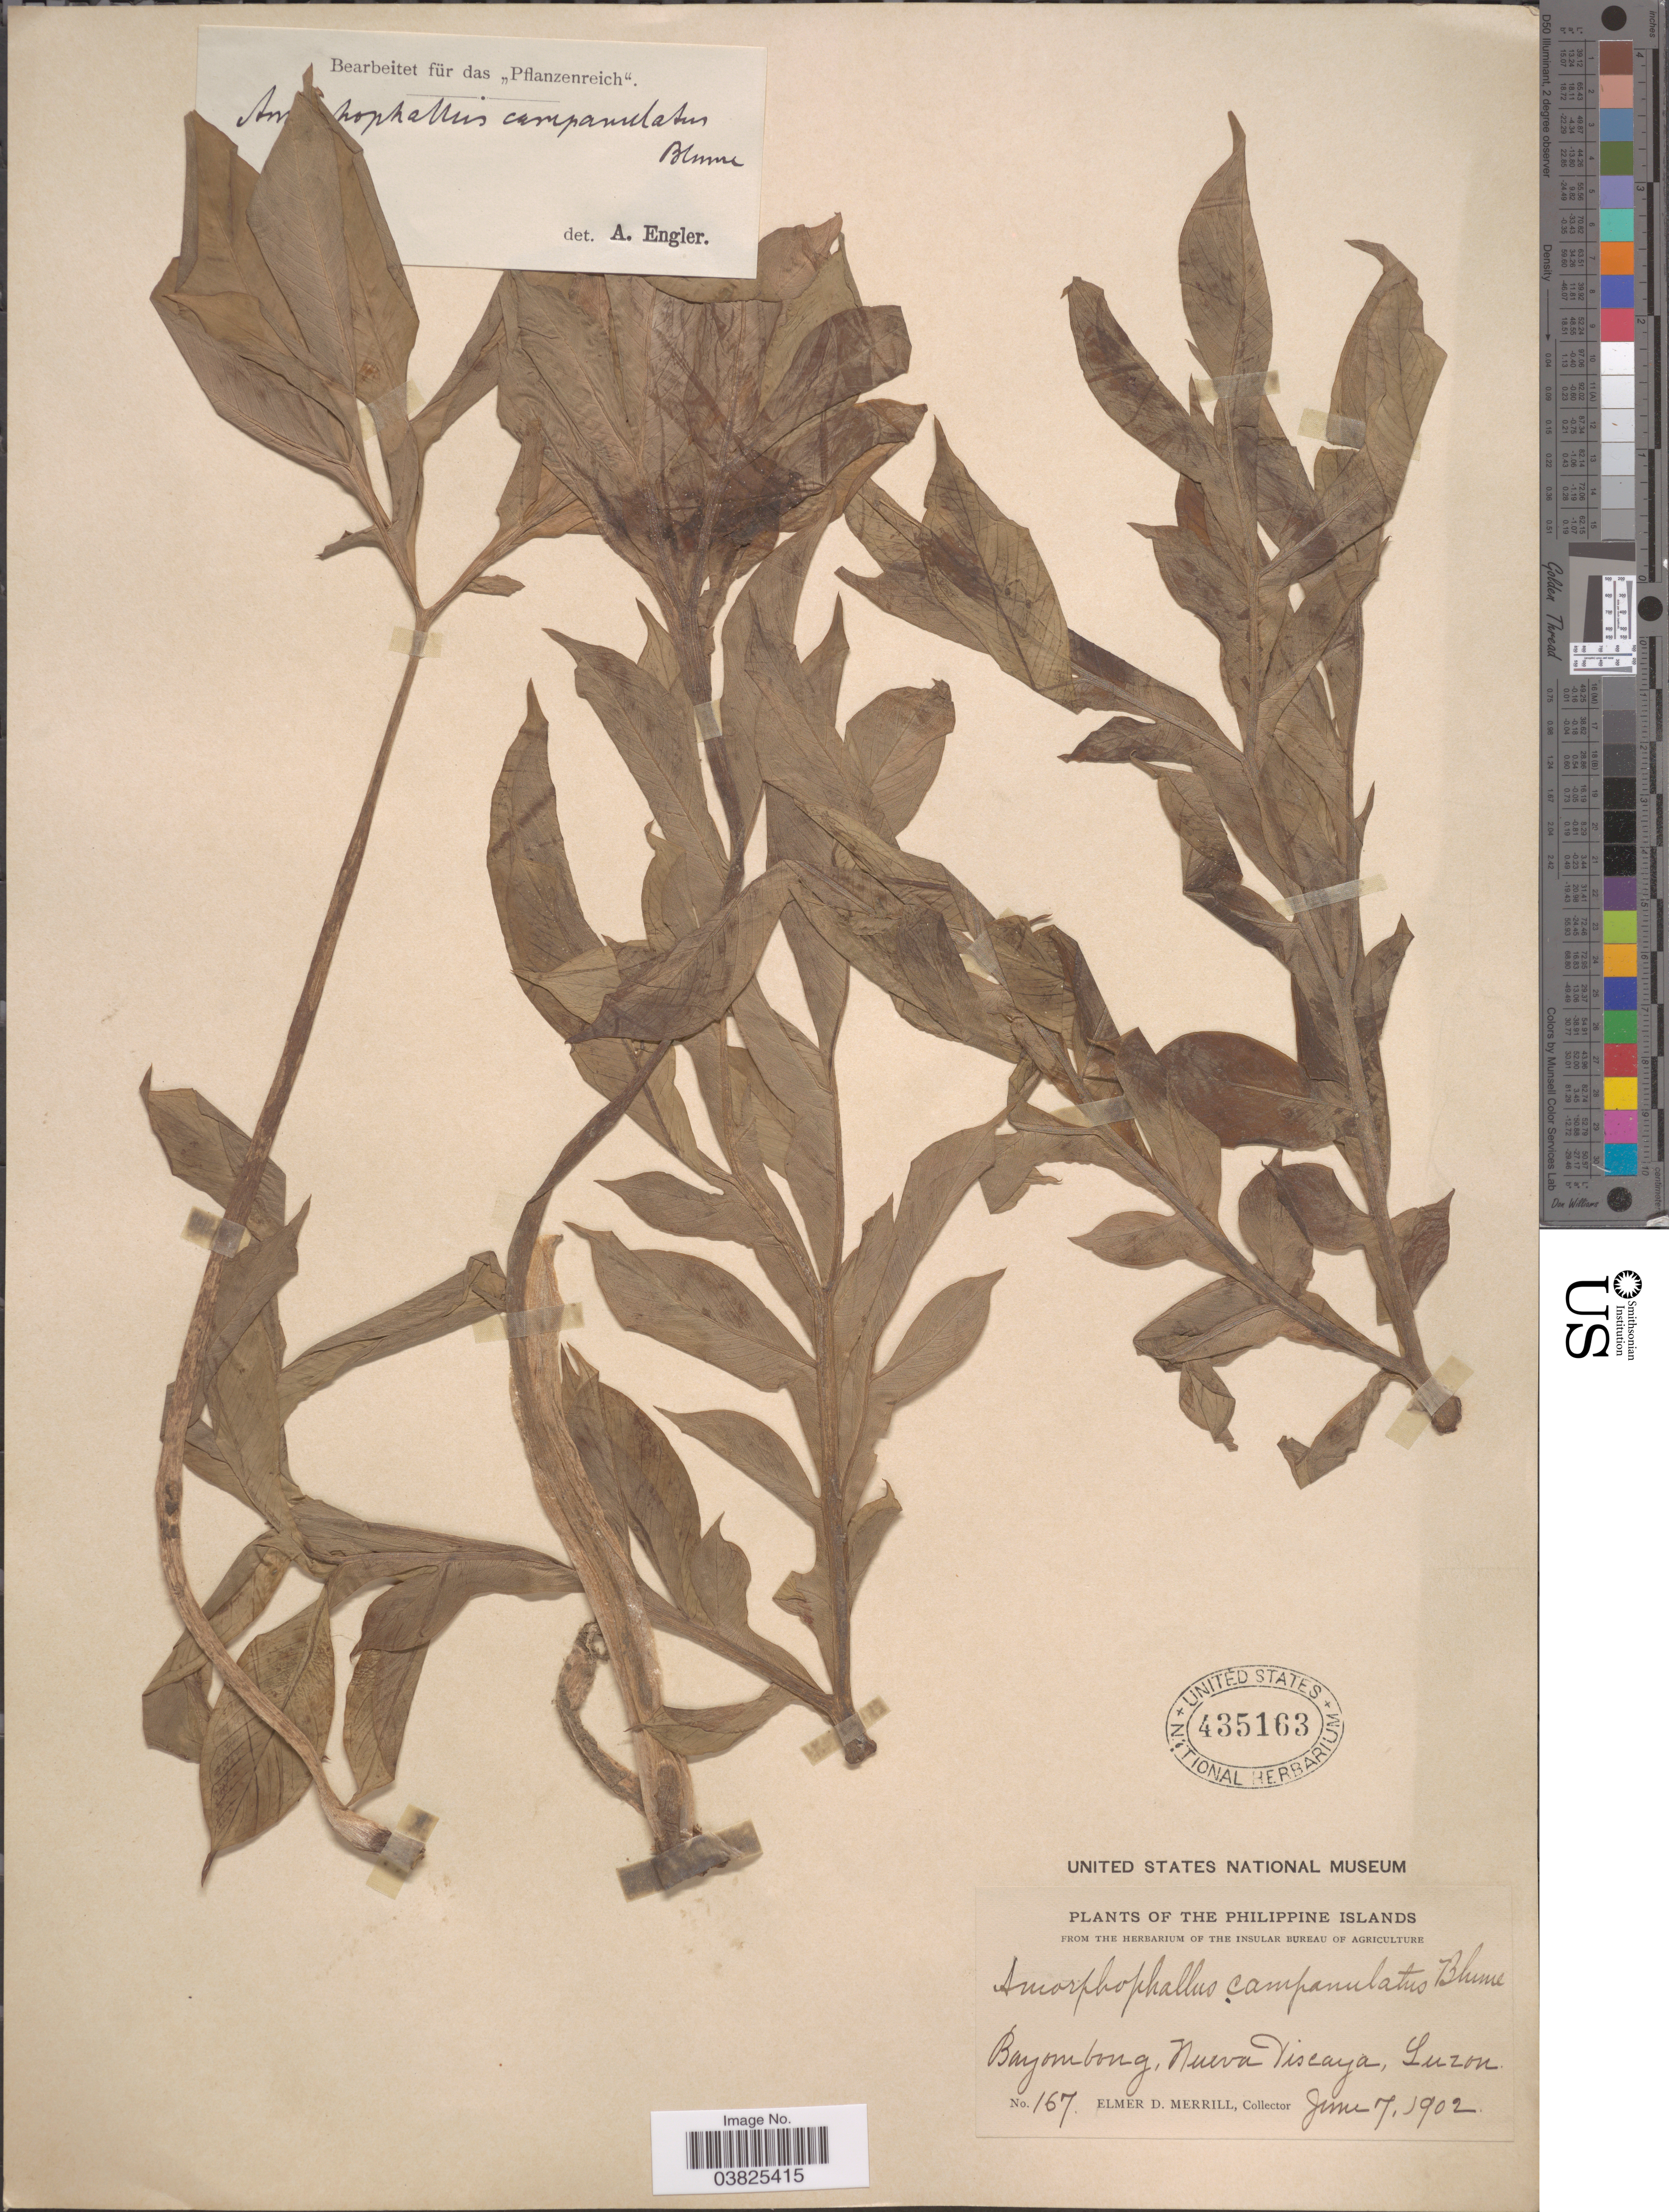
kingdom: Plantae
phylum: Tracheophyta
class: Liliopsida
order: Alismatales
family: Araceae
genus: Amorphophallus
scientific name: Amorphophallus paeoniifolius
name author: (Dennst.) Nicolson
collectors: E. D. Merrill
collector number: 167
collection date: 1902-06-07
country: Philippines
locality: Bayombong, Nueva Viscaya, Luzon.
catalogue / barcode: US 435163